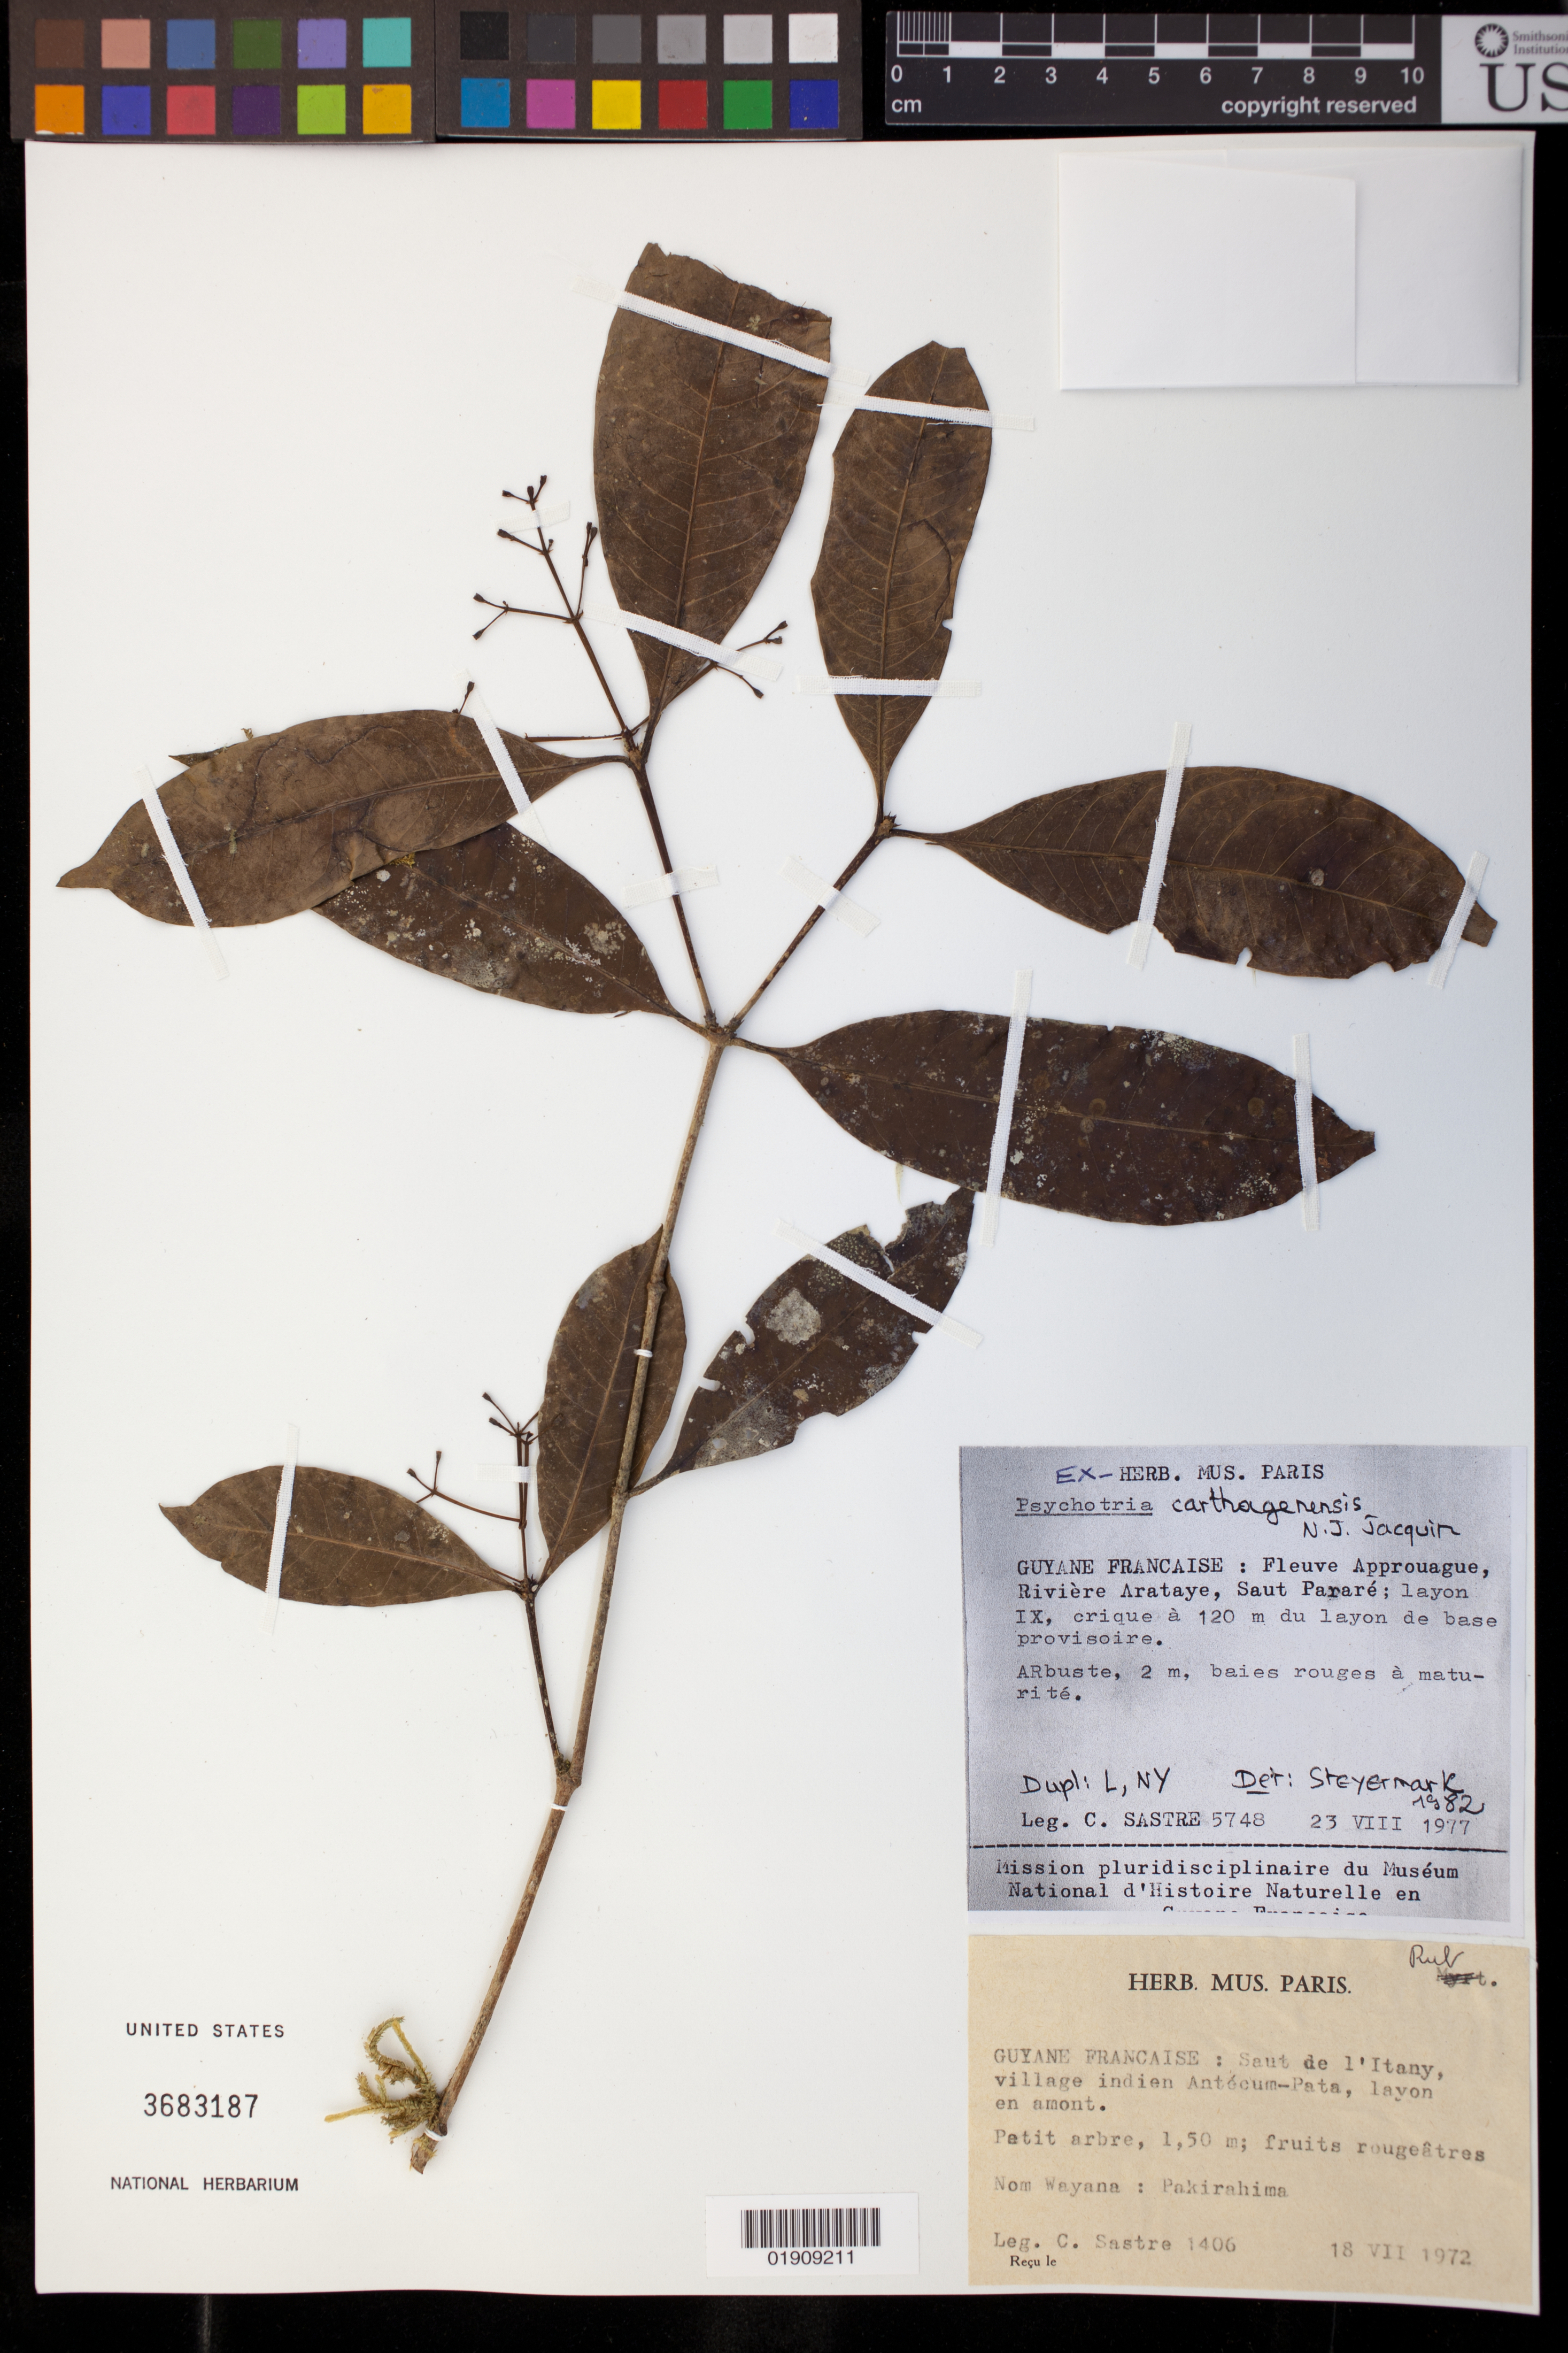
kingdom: Plantae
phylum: Tracheophyta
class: Magnoliopsida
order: Gentianales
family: Rubiaceae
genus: Psychotria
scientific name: Psychotria carthagenensis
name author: Jacq.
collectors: C. H. L. Sastre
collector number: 1406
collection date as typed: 18-Jul-72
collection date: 1972-07-18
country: French Guiana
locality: Saut de l'Itany, village indian Antecum-Pata, layon en amount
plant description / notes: Nom Wayana: Pakirahima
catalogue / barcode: US 3683187